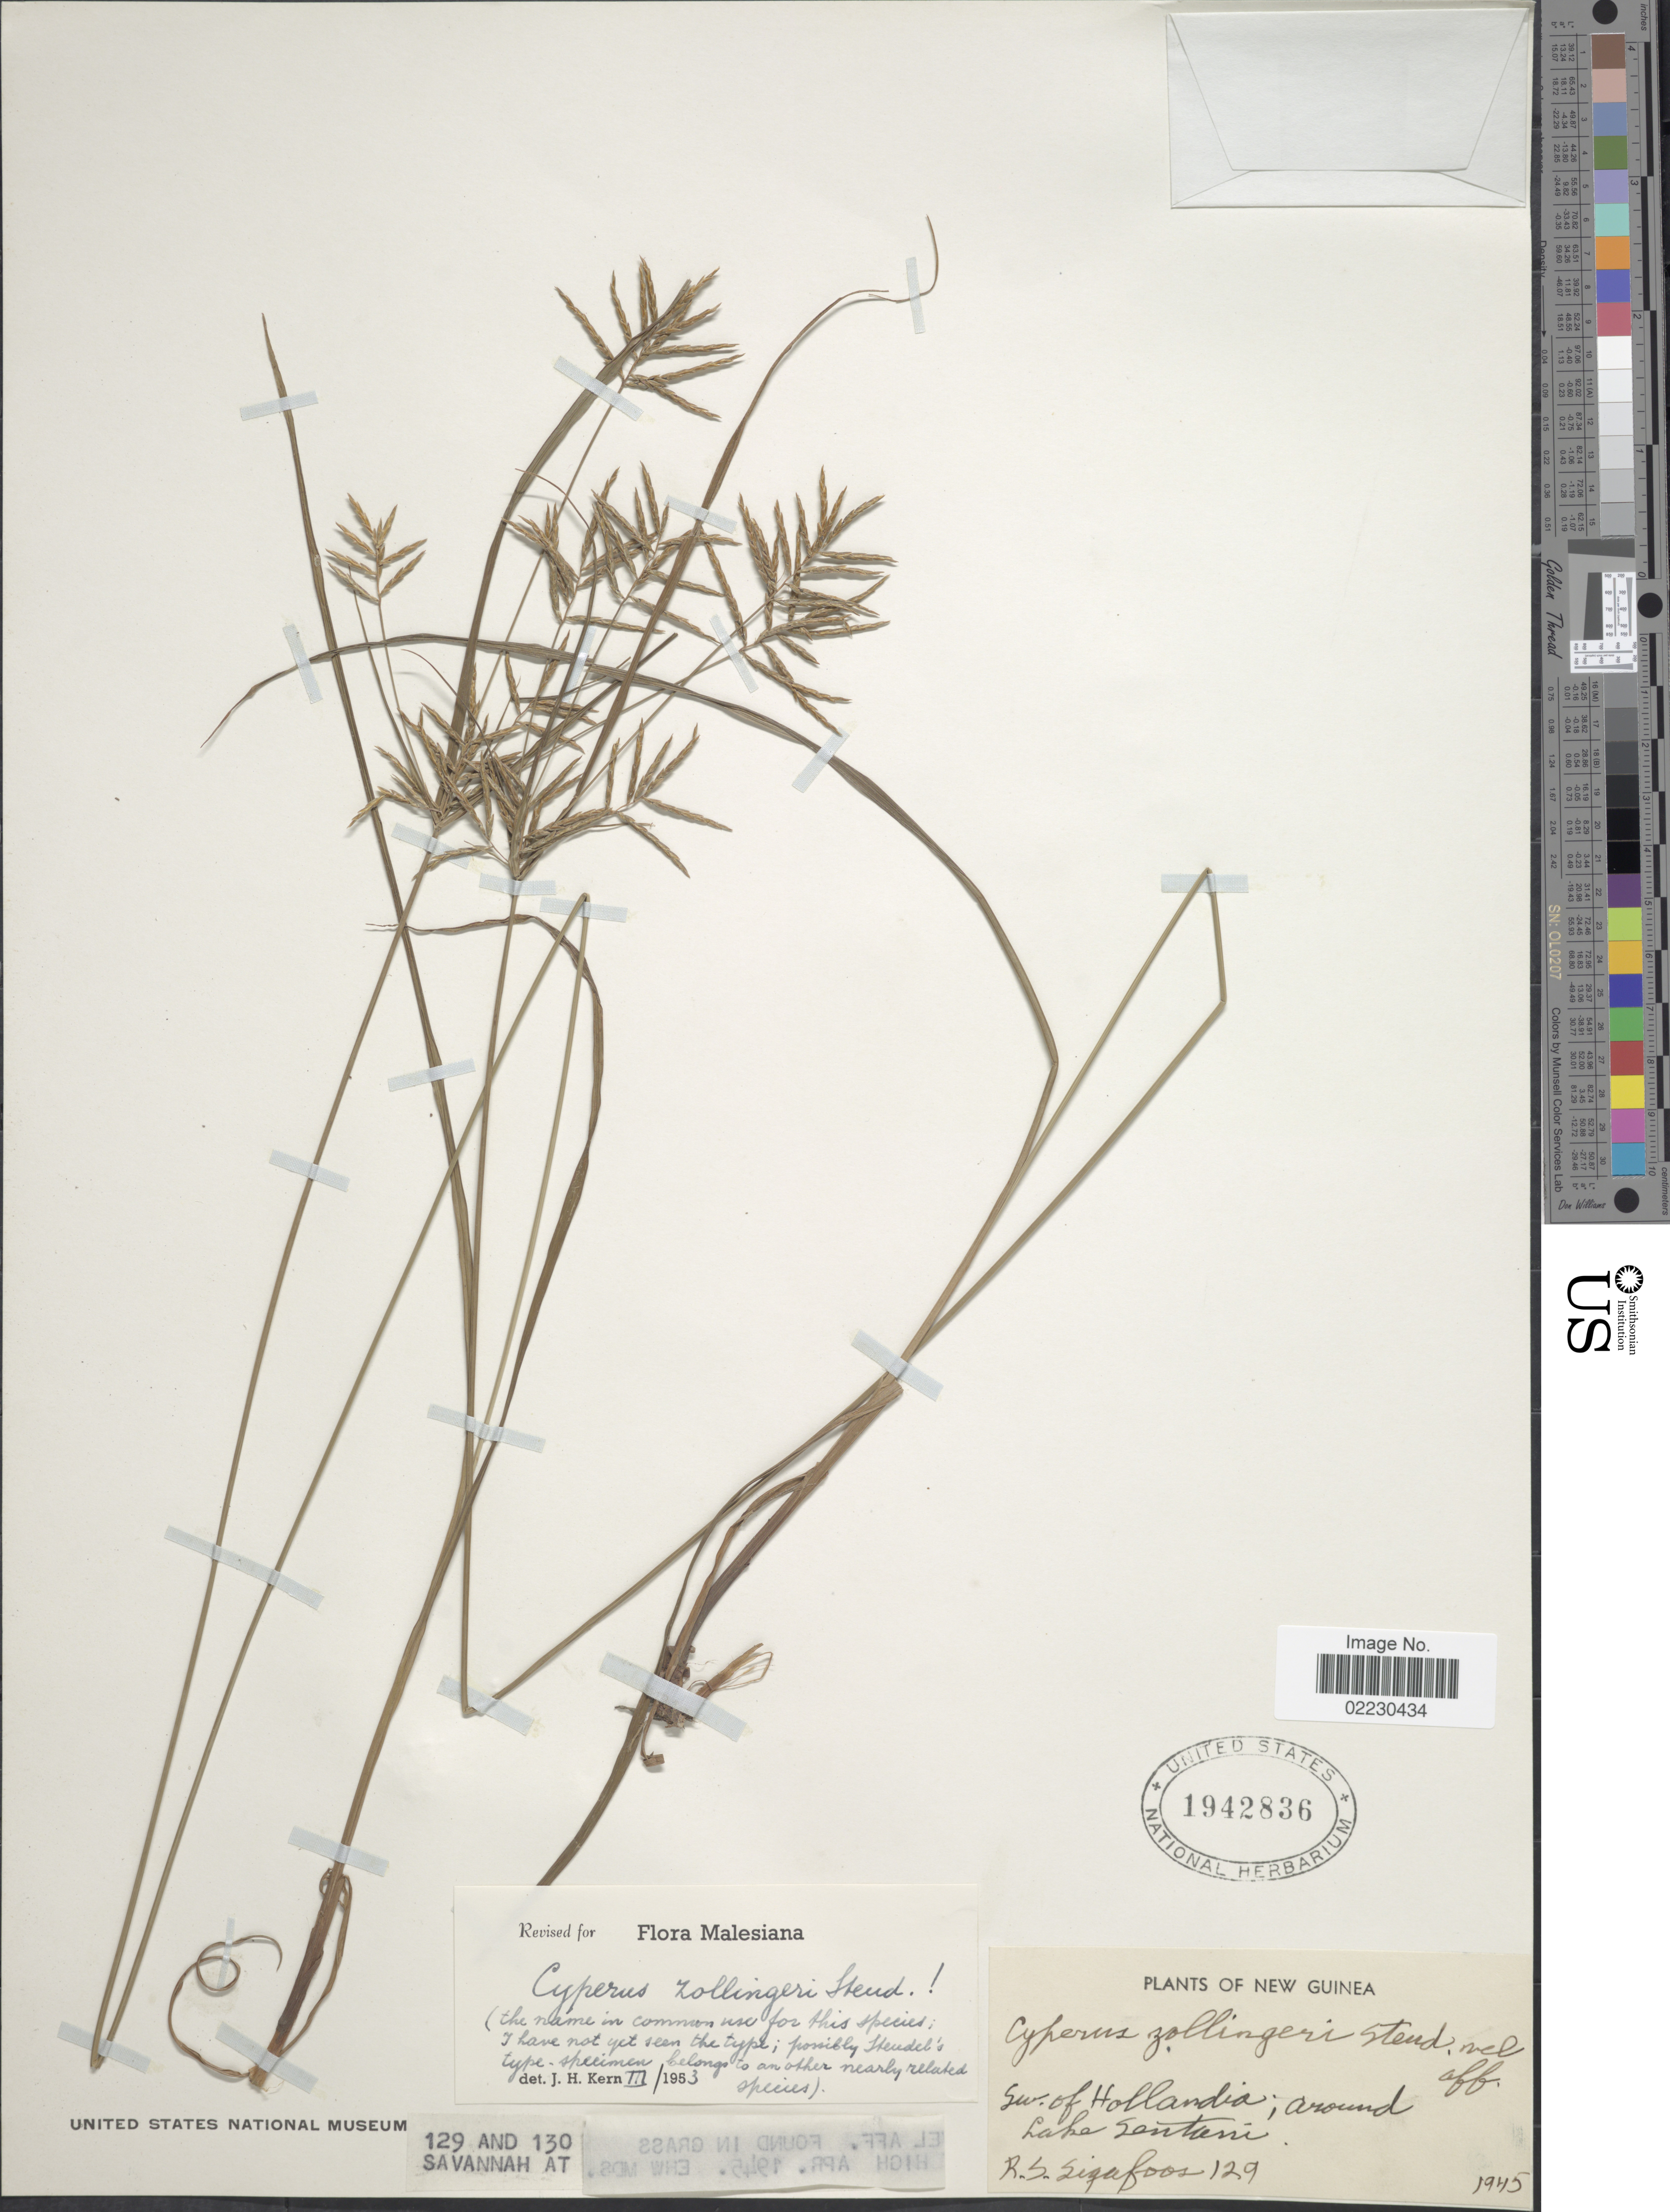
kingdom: Plantae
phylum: Tracheophyta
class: Liliopsida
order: Poales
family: Cyperaceae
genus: Cyperus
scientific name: Cyperus tenuiculmis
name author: Boeckeler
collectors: R. Sigafoos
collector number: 129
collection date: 1945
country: Papua New Guinea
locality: New Guinea, sw of Hollandia; around Lake Santeni [interpreted]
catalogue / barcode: US 1942836